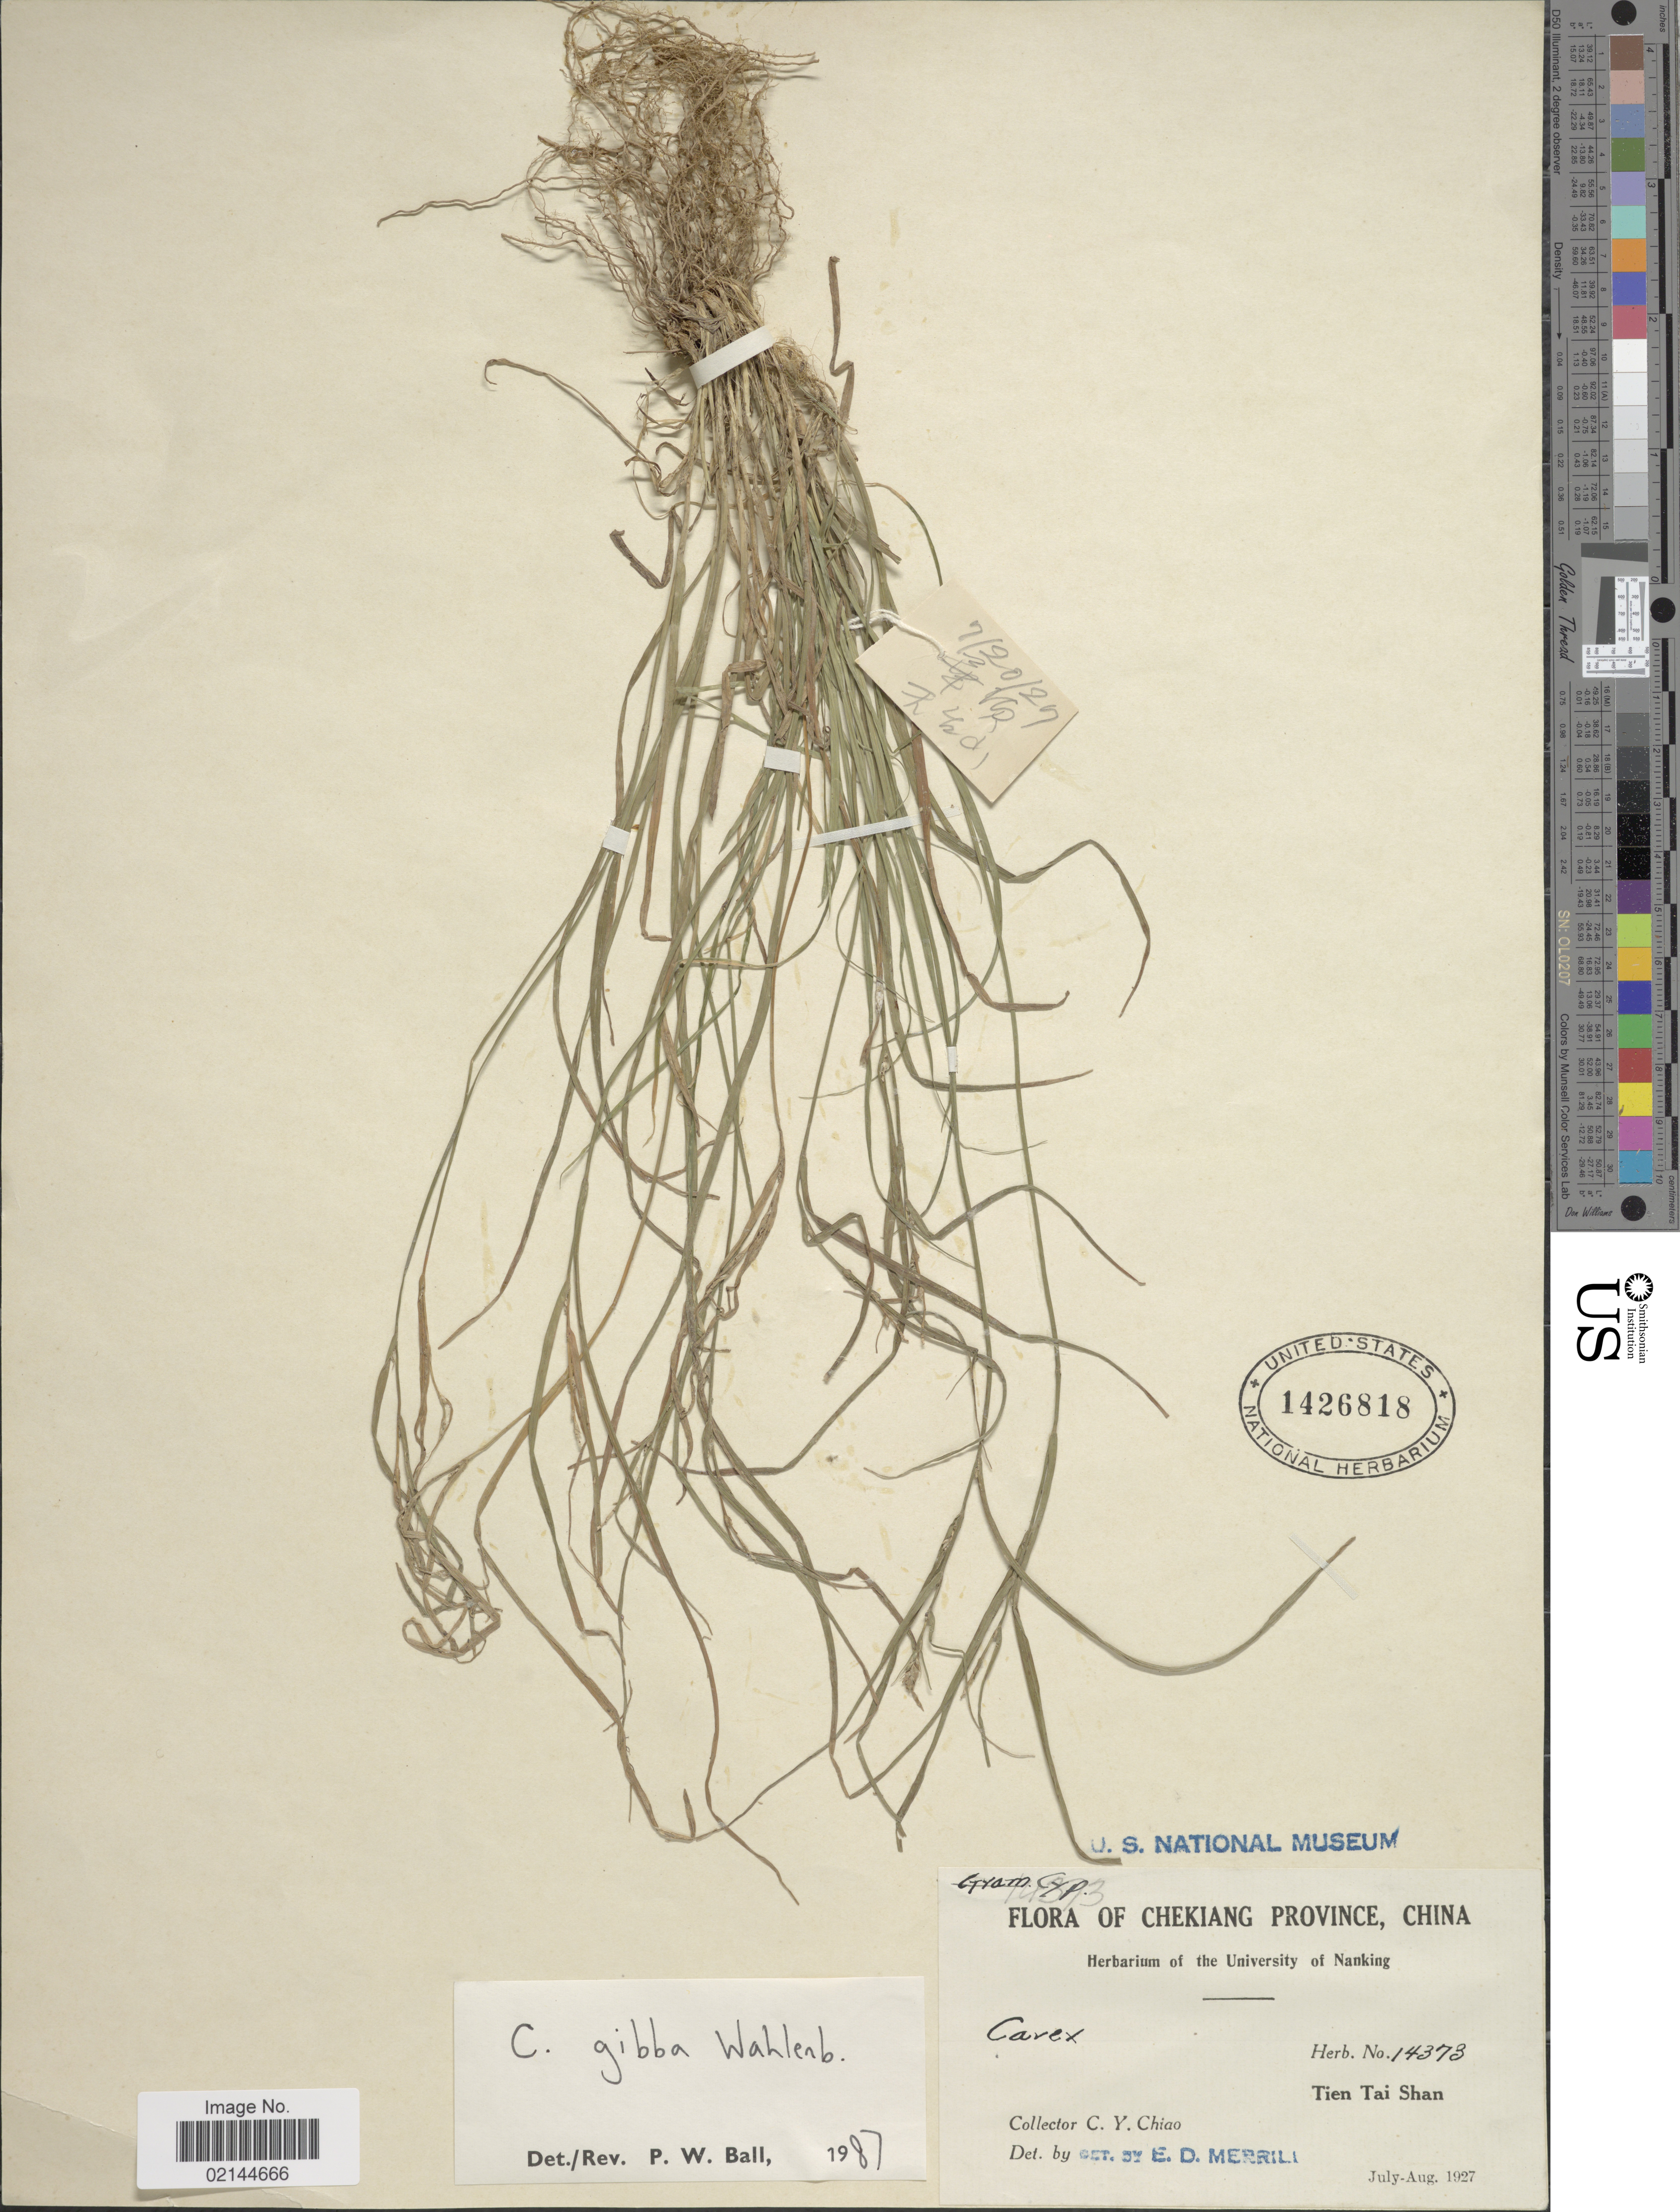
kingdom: Plantae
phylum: Tracheophyta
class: Liliopsida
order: Poales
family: Cyperaceae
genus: Carex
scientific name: Carex gibba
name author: Wahlenb.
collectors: C. Y. Chiao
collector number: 14373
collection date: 1927-07/1927-08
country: China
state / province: Zhejiang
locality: Chekiang Province. Tien Tai Shan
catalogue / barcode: US 1426818